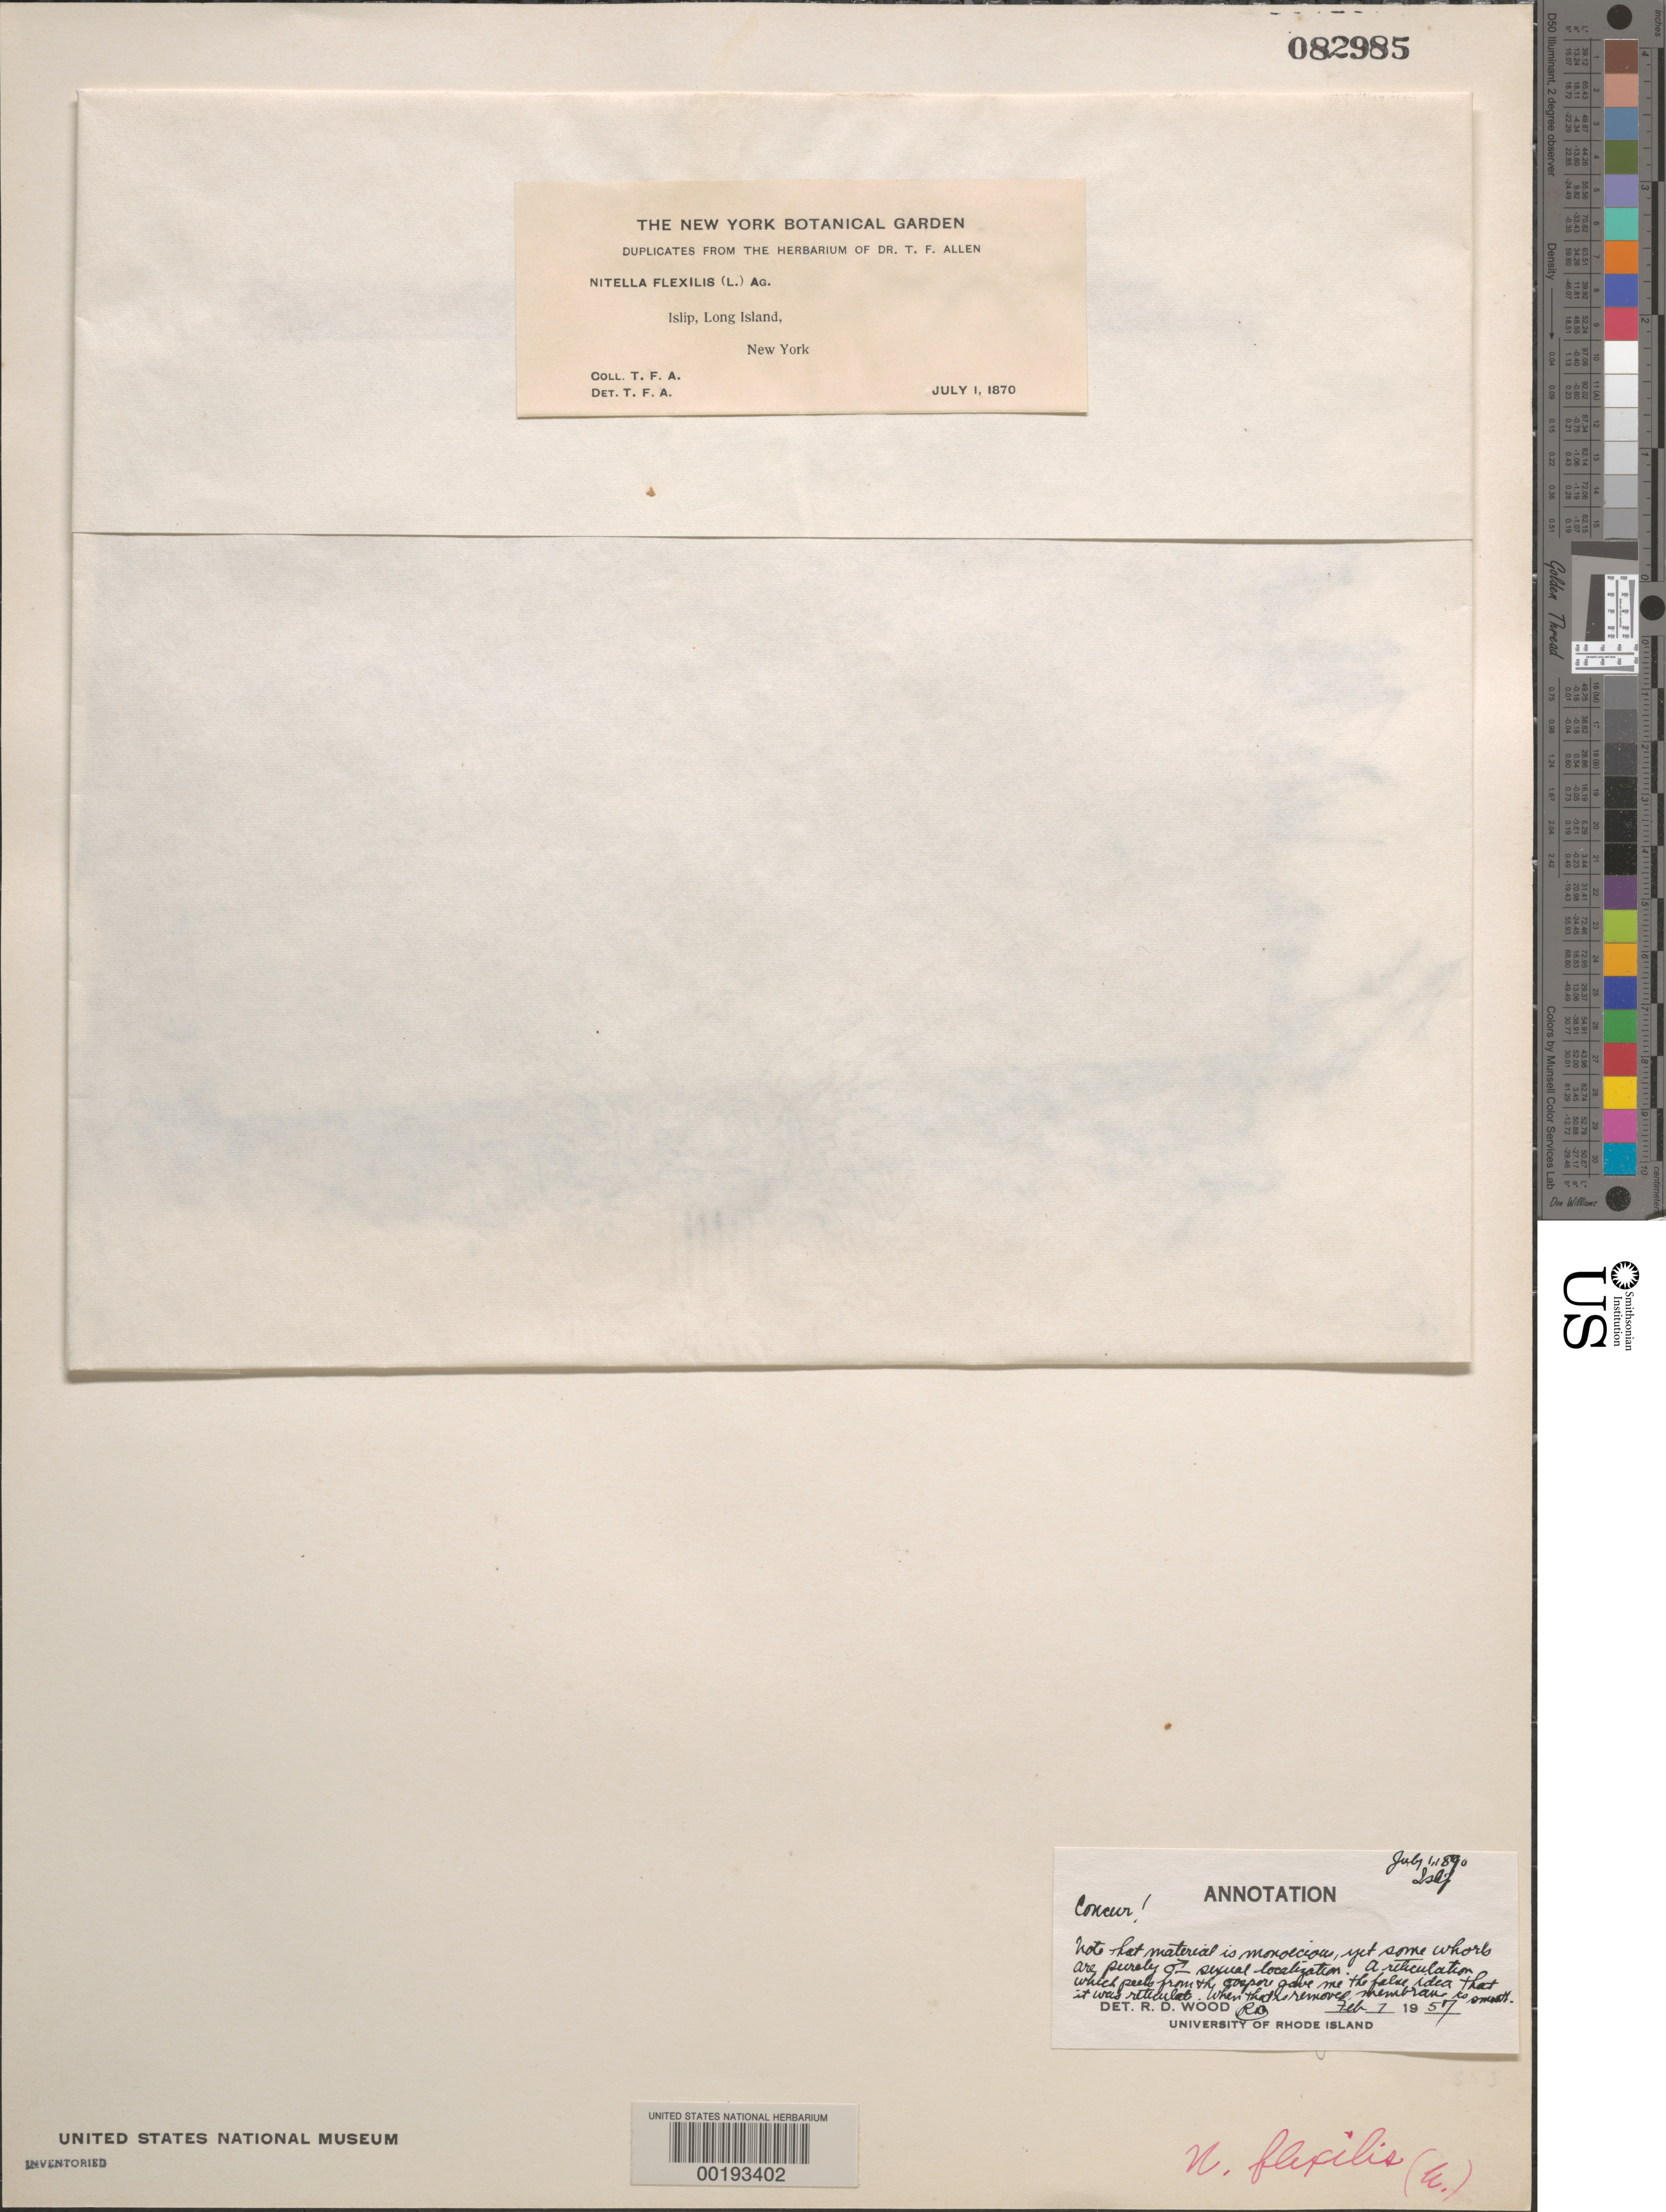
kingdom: Plantae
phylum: Charophyta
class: Charophyceae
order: Charales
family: Characeae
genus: Nitella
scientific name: Nitella flexilis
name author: (L.) C. Agardh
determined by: Wood, R. D.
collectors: T. F. Allen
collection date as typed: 01 Jul 1870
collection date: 1870-07-01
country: United States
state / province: New York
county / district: Suffolk County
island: Long Island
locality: Islip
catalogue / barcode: US 82985